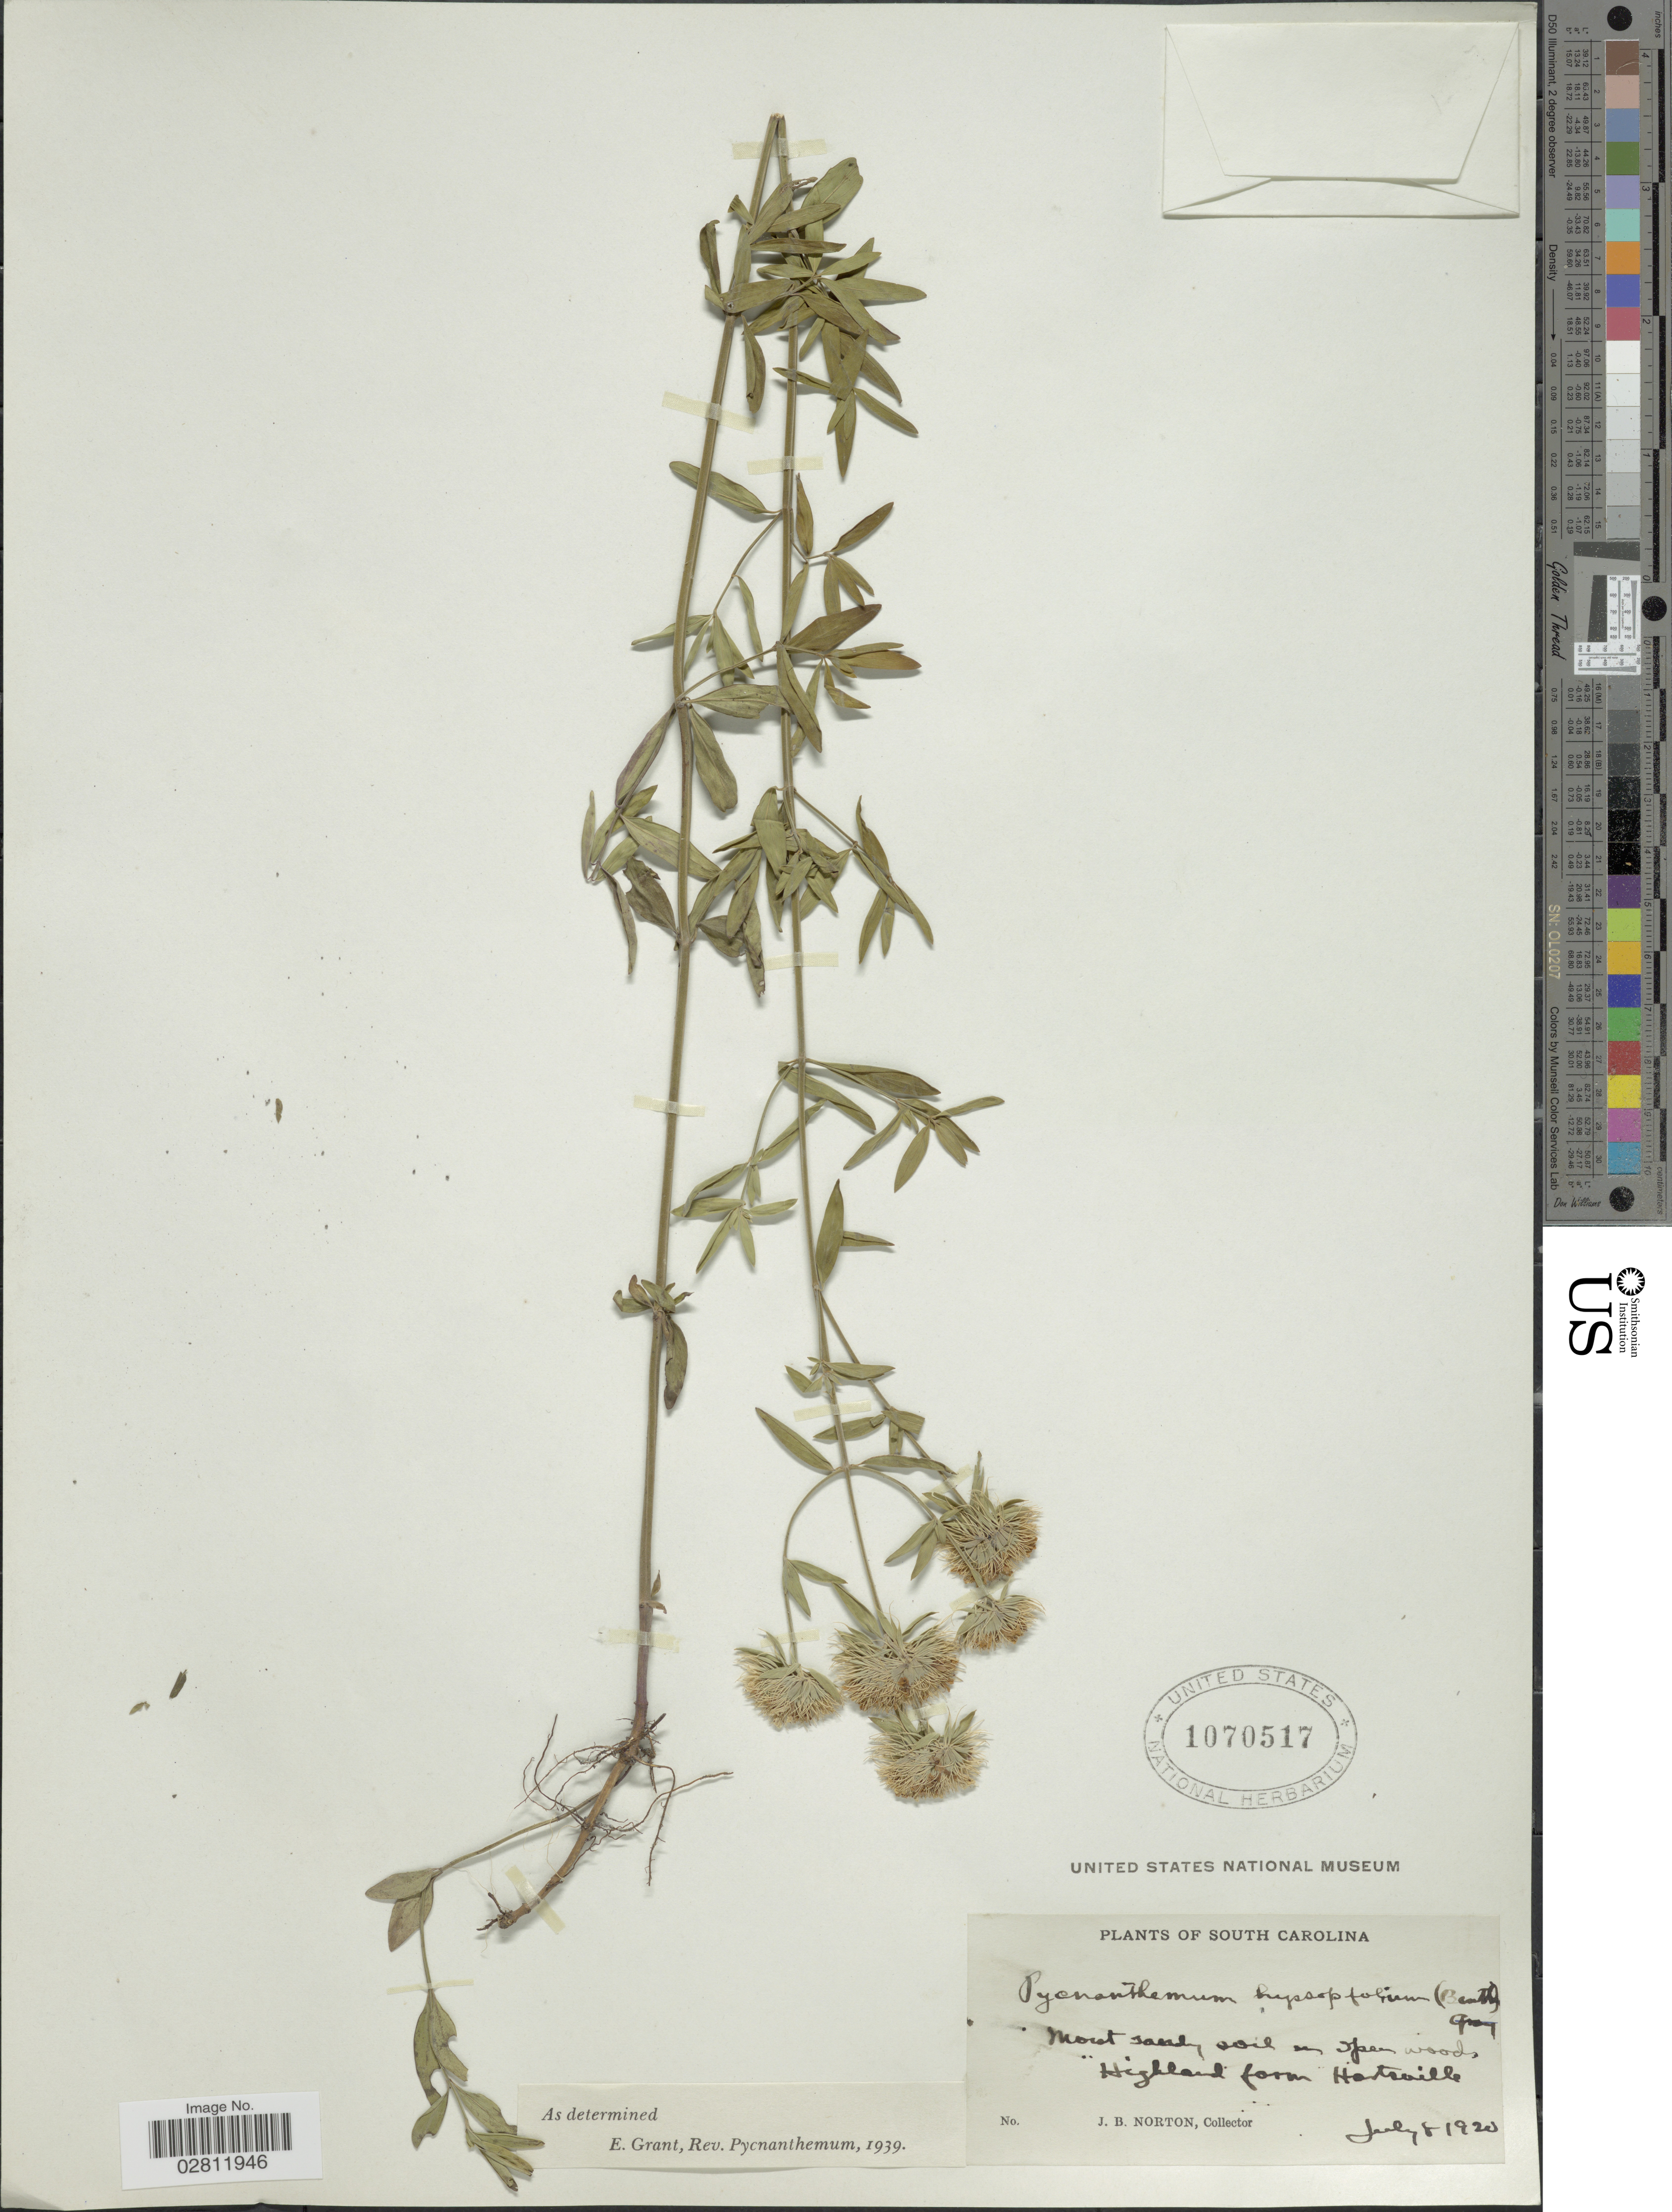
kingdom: Plantae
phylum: Tracheophyta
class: Magnoliopsida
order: Lamiales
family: Lamiaceae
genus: Pycnanthemum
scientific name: Pycnanthemum flexuosum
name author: (Walter) Britton, Stearns & Poggenb.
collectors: J. B. Norton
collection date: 1920-07-08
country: United States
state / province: South Carolina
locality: Hartsville.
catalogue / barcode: US 1070517